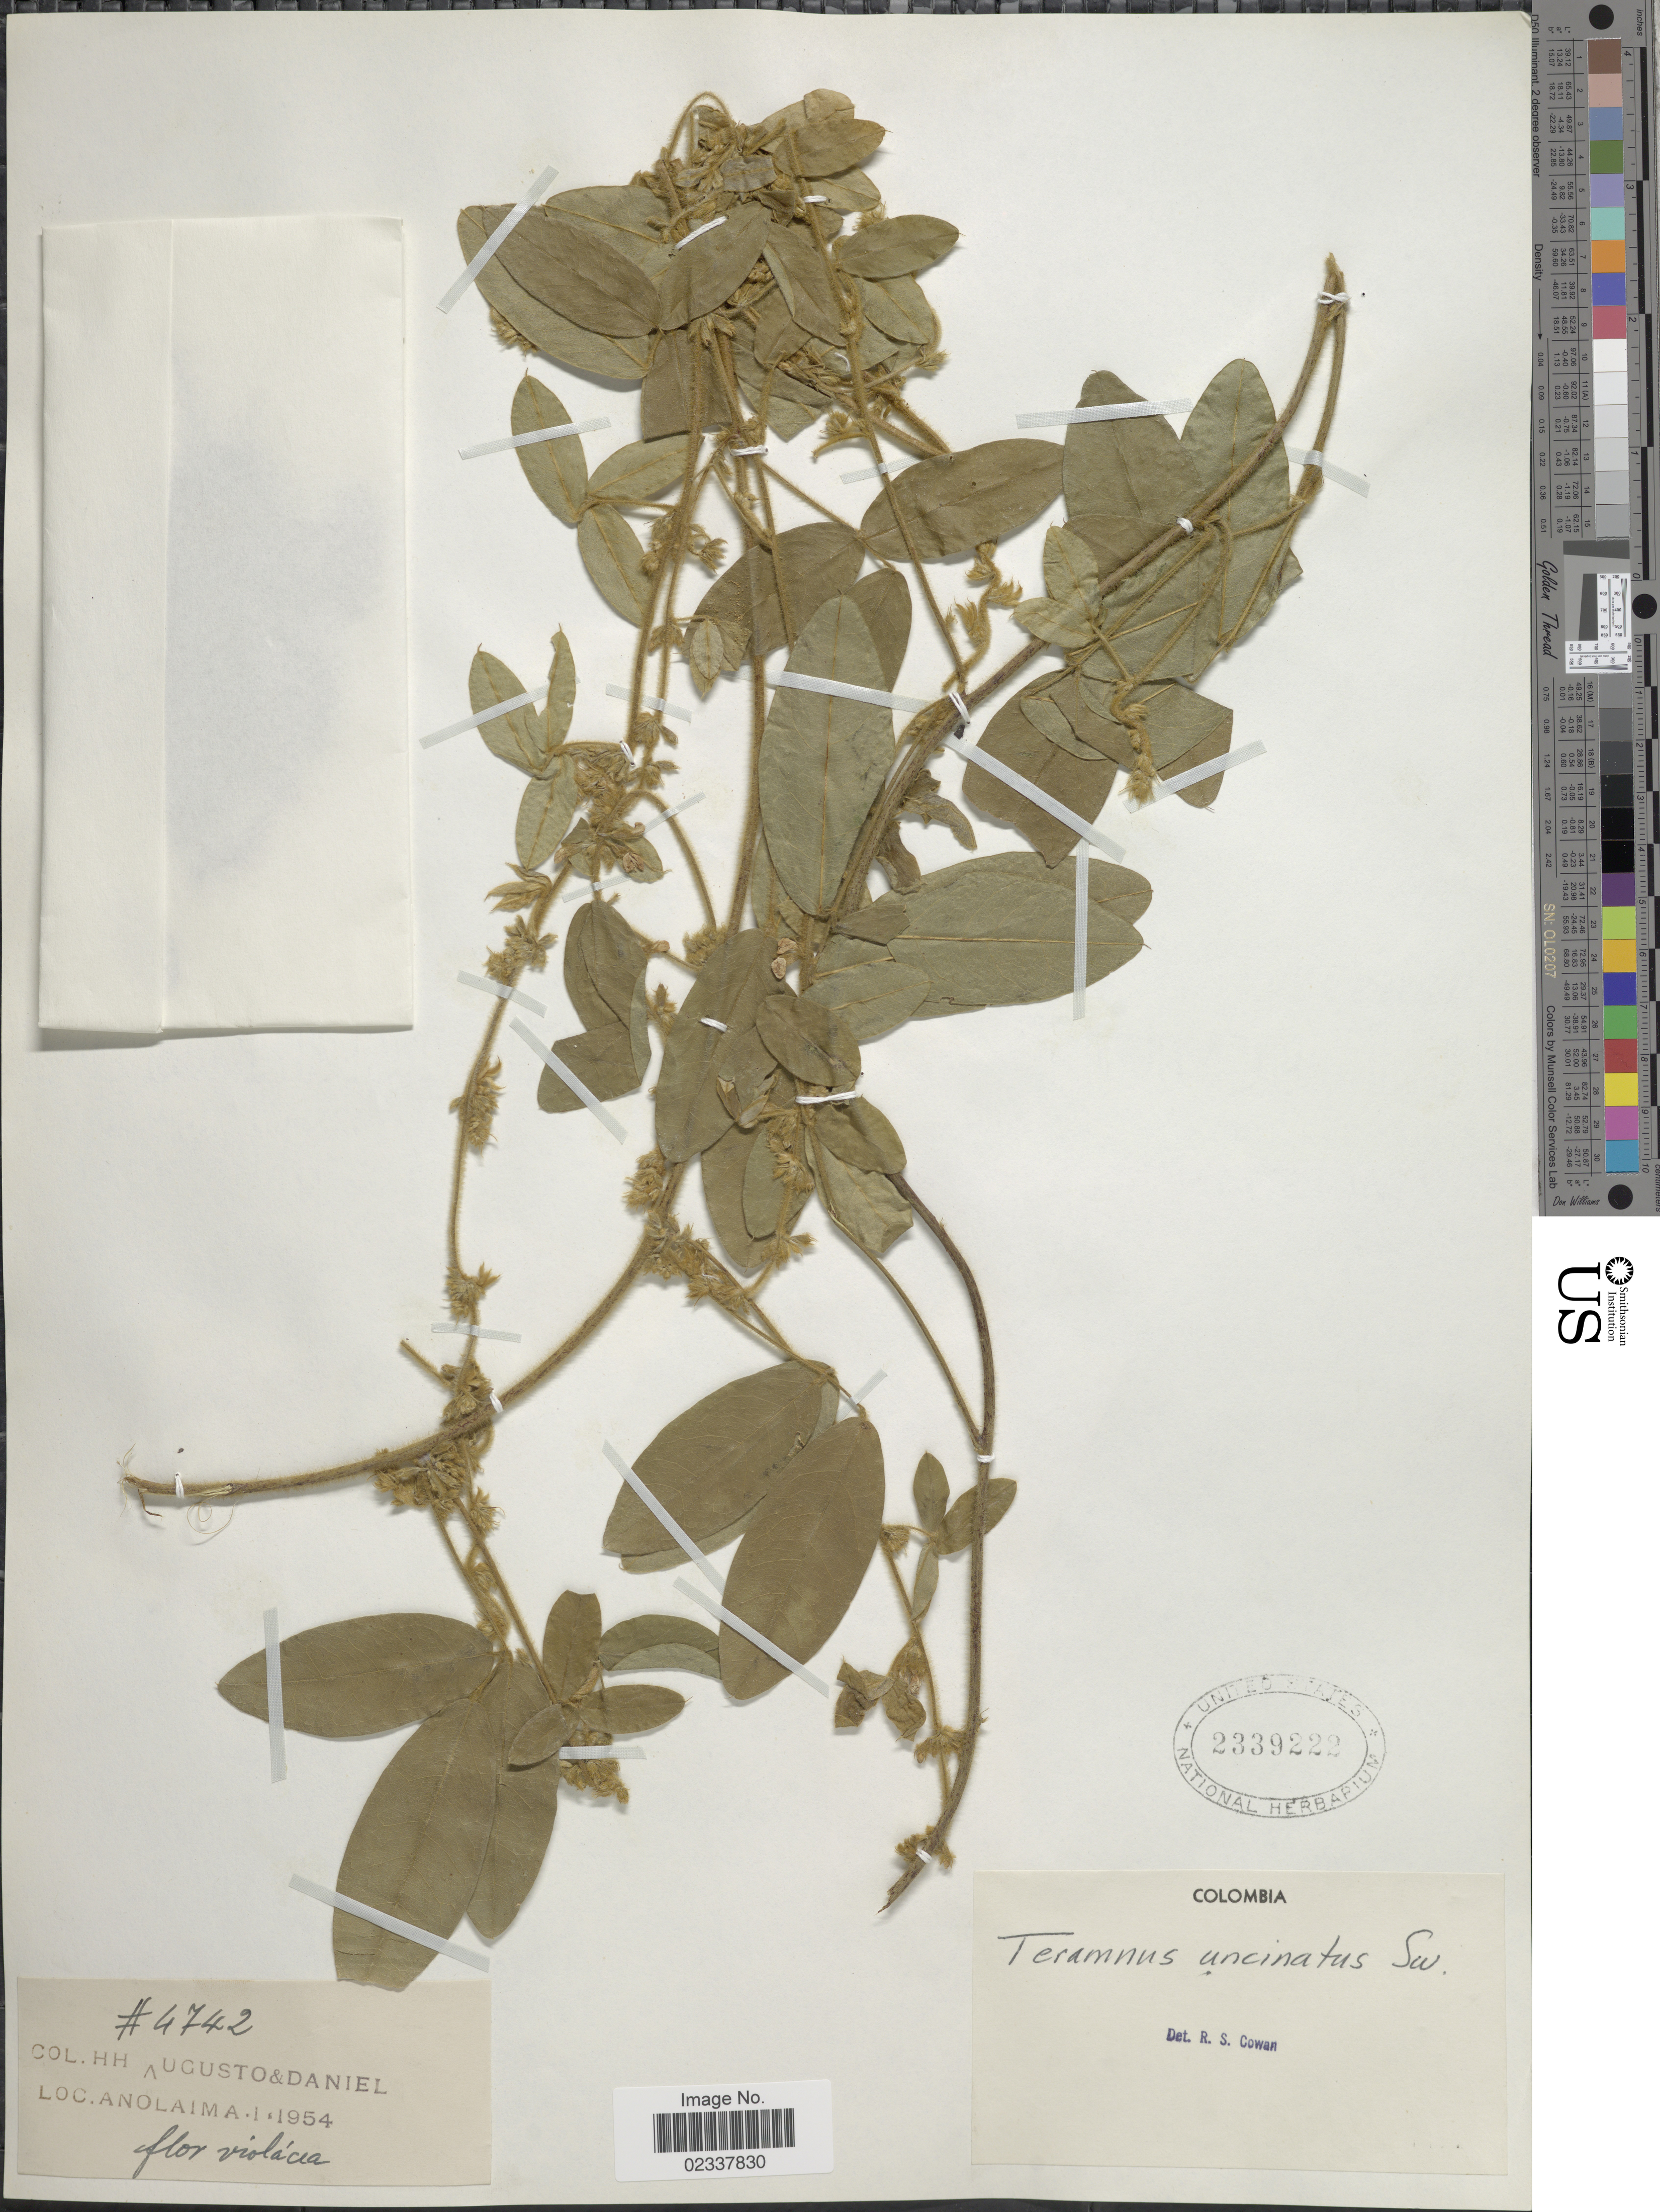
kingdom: Plantae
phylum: Tracheophyta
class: Magnoliopsida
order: Fabales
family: Fabaceae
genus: Teramnus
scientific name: Teramnus uncinatus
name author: (L.) Sw.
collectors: H. Augusto & -. Daniel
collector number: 4742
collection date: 1954-01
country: Colombia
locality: Anolaima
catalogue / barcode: US 2339222